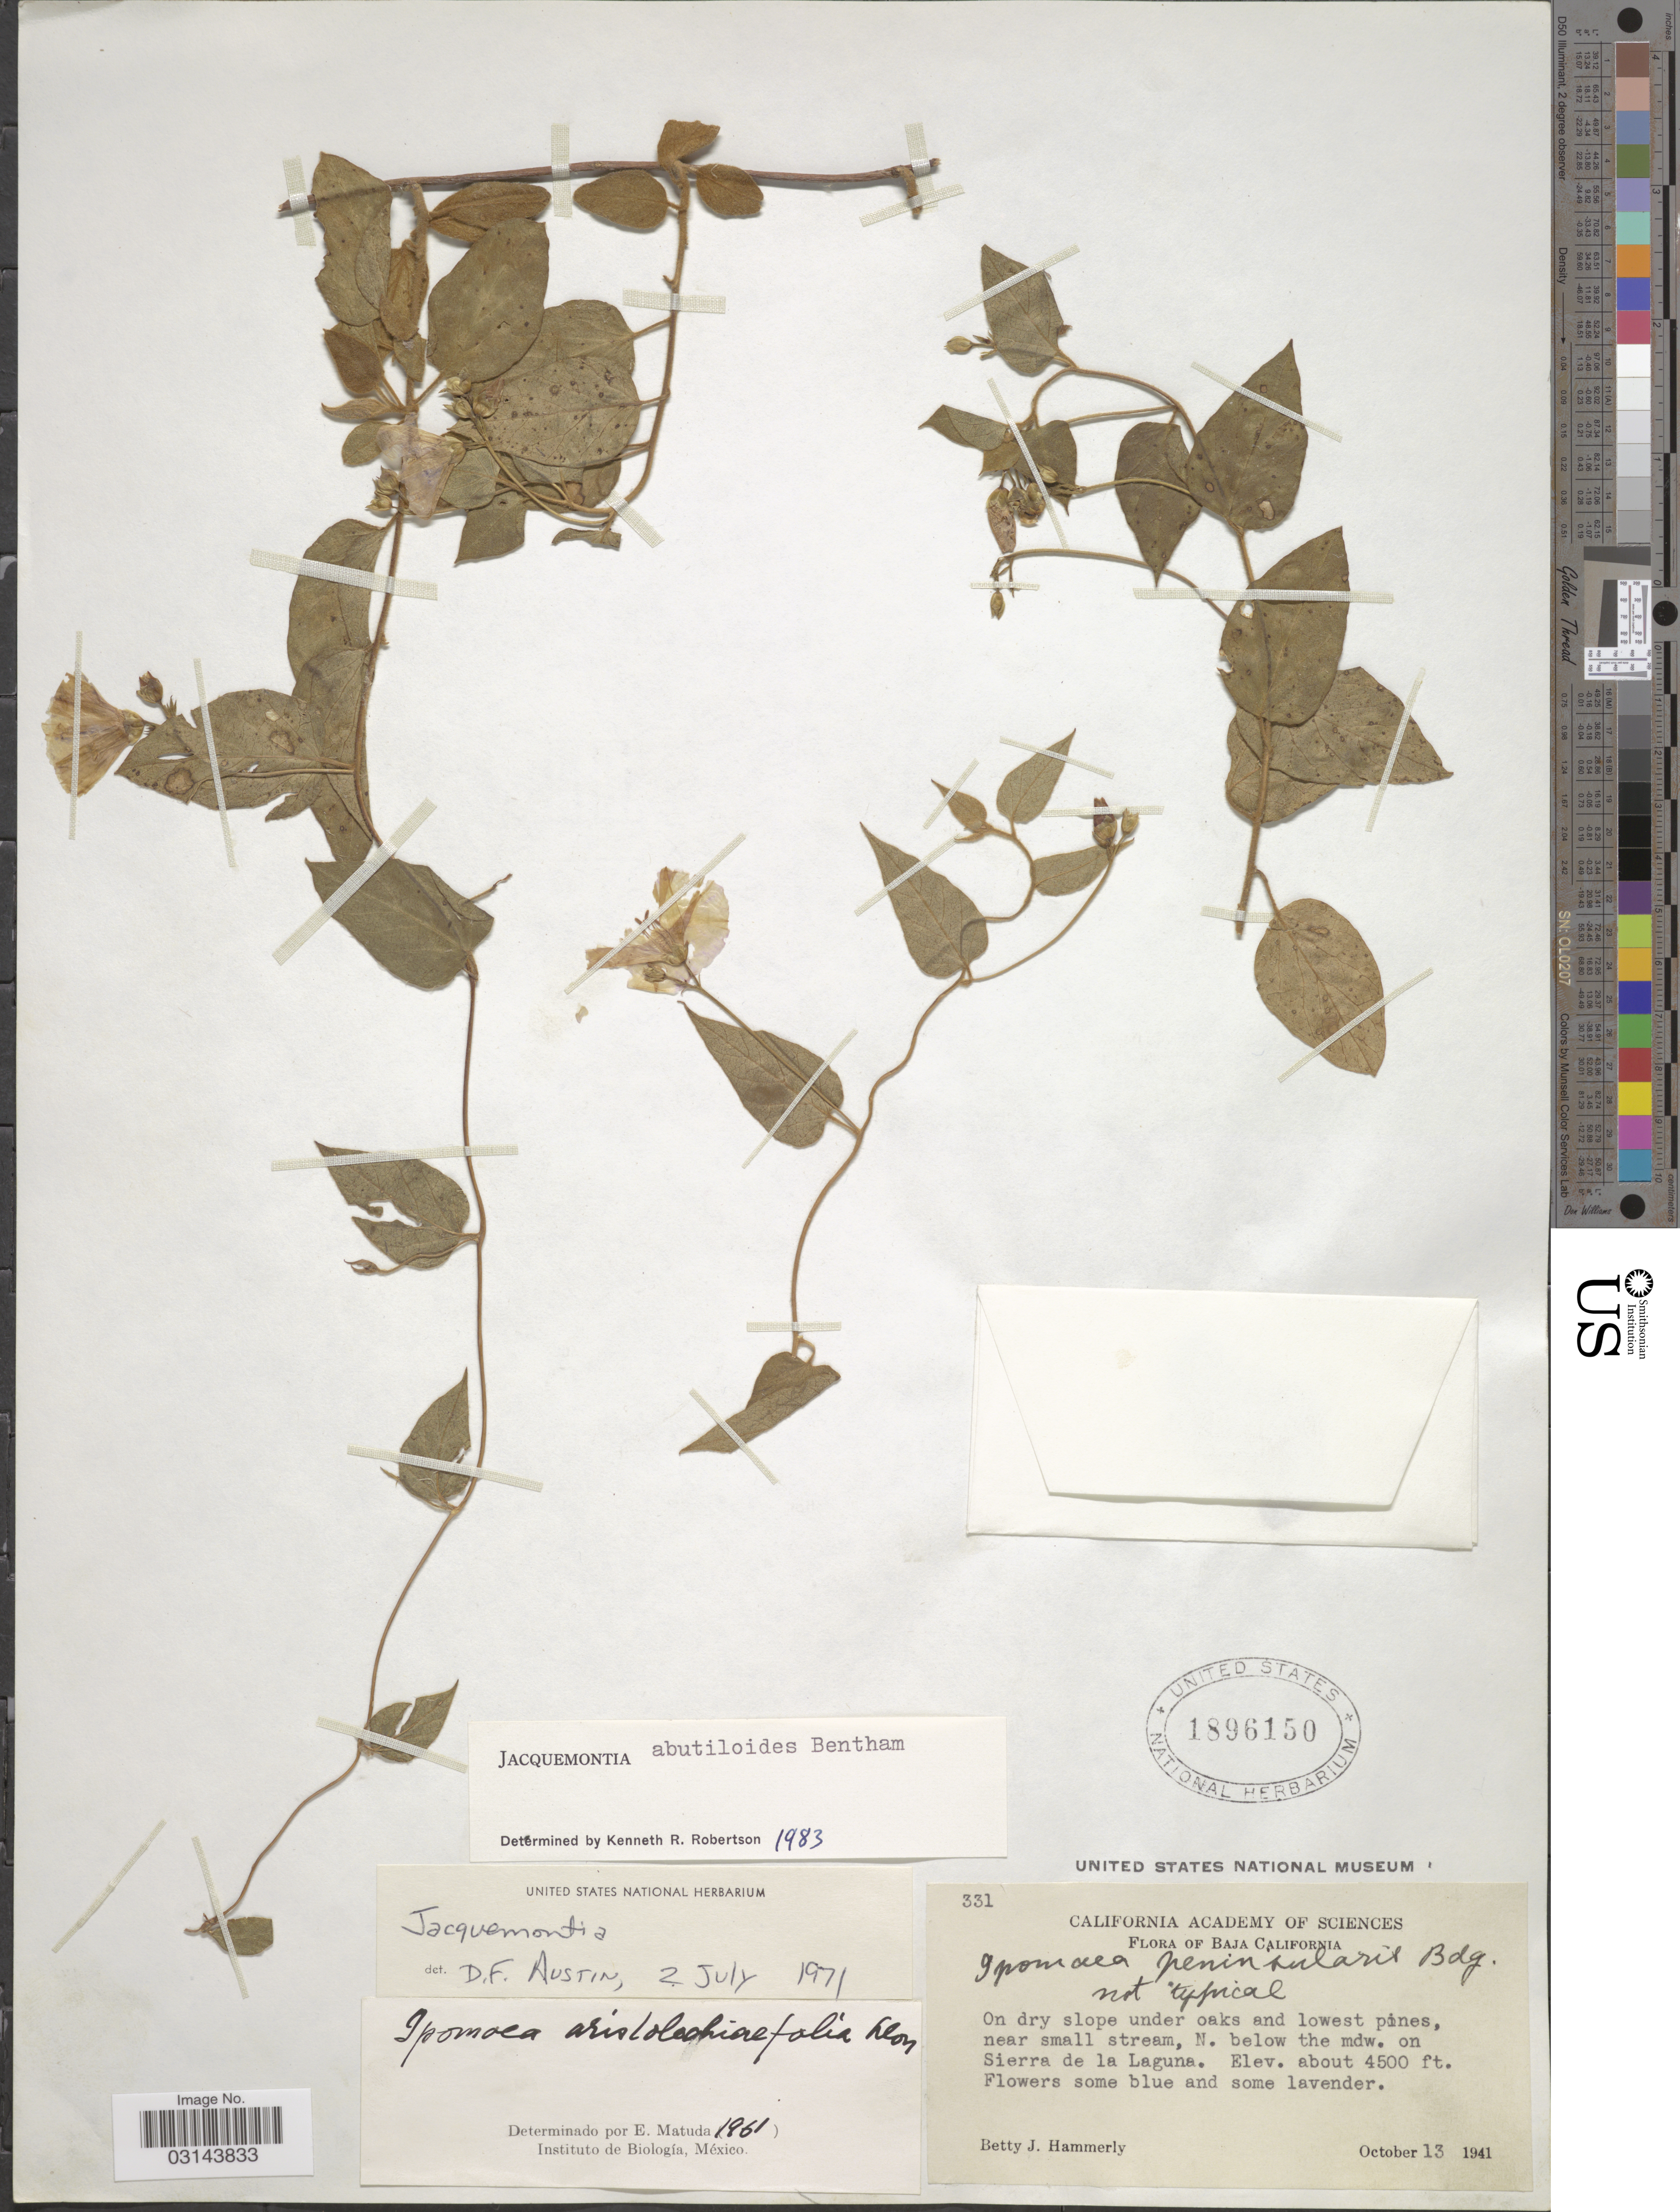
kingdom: Plantae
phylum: Tracheophyta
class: Magnoliopsida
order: Solanales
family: Convolvulaceae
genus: Jacquemontia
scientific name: Jacquemontia abutiloides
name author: Benth.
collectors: B. J. Hammerly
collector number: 331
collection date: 1941-10-13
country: Mexico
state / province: Baja California Sur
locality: N. below the mdw. on Sierra de la Laguna.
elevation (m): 1372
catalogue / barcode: US 1896150